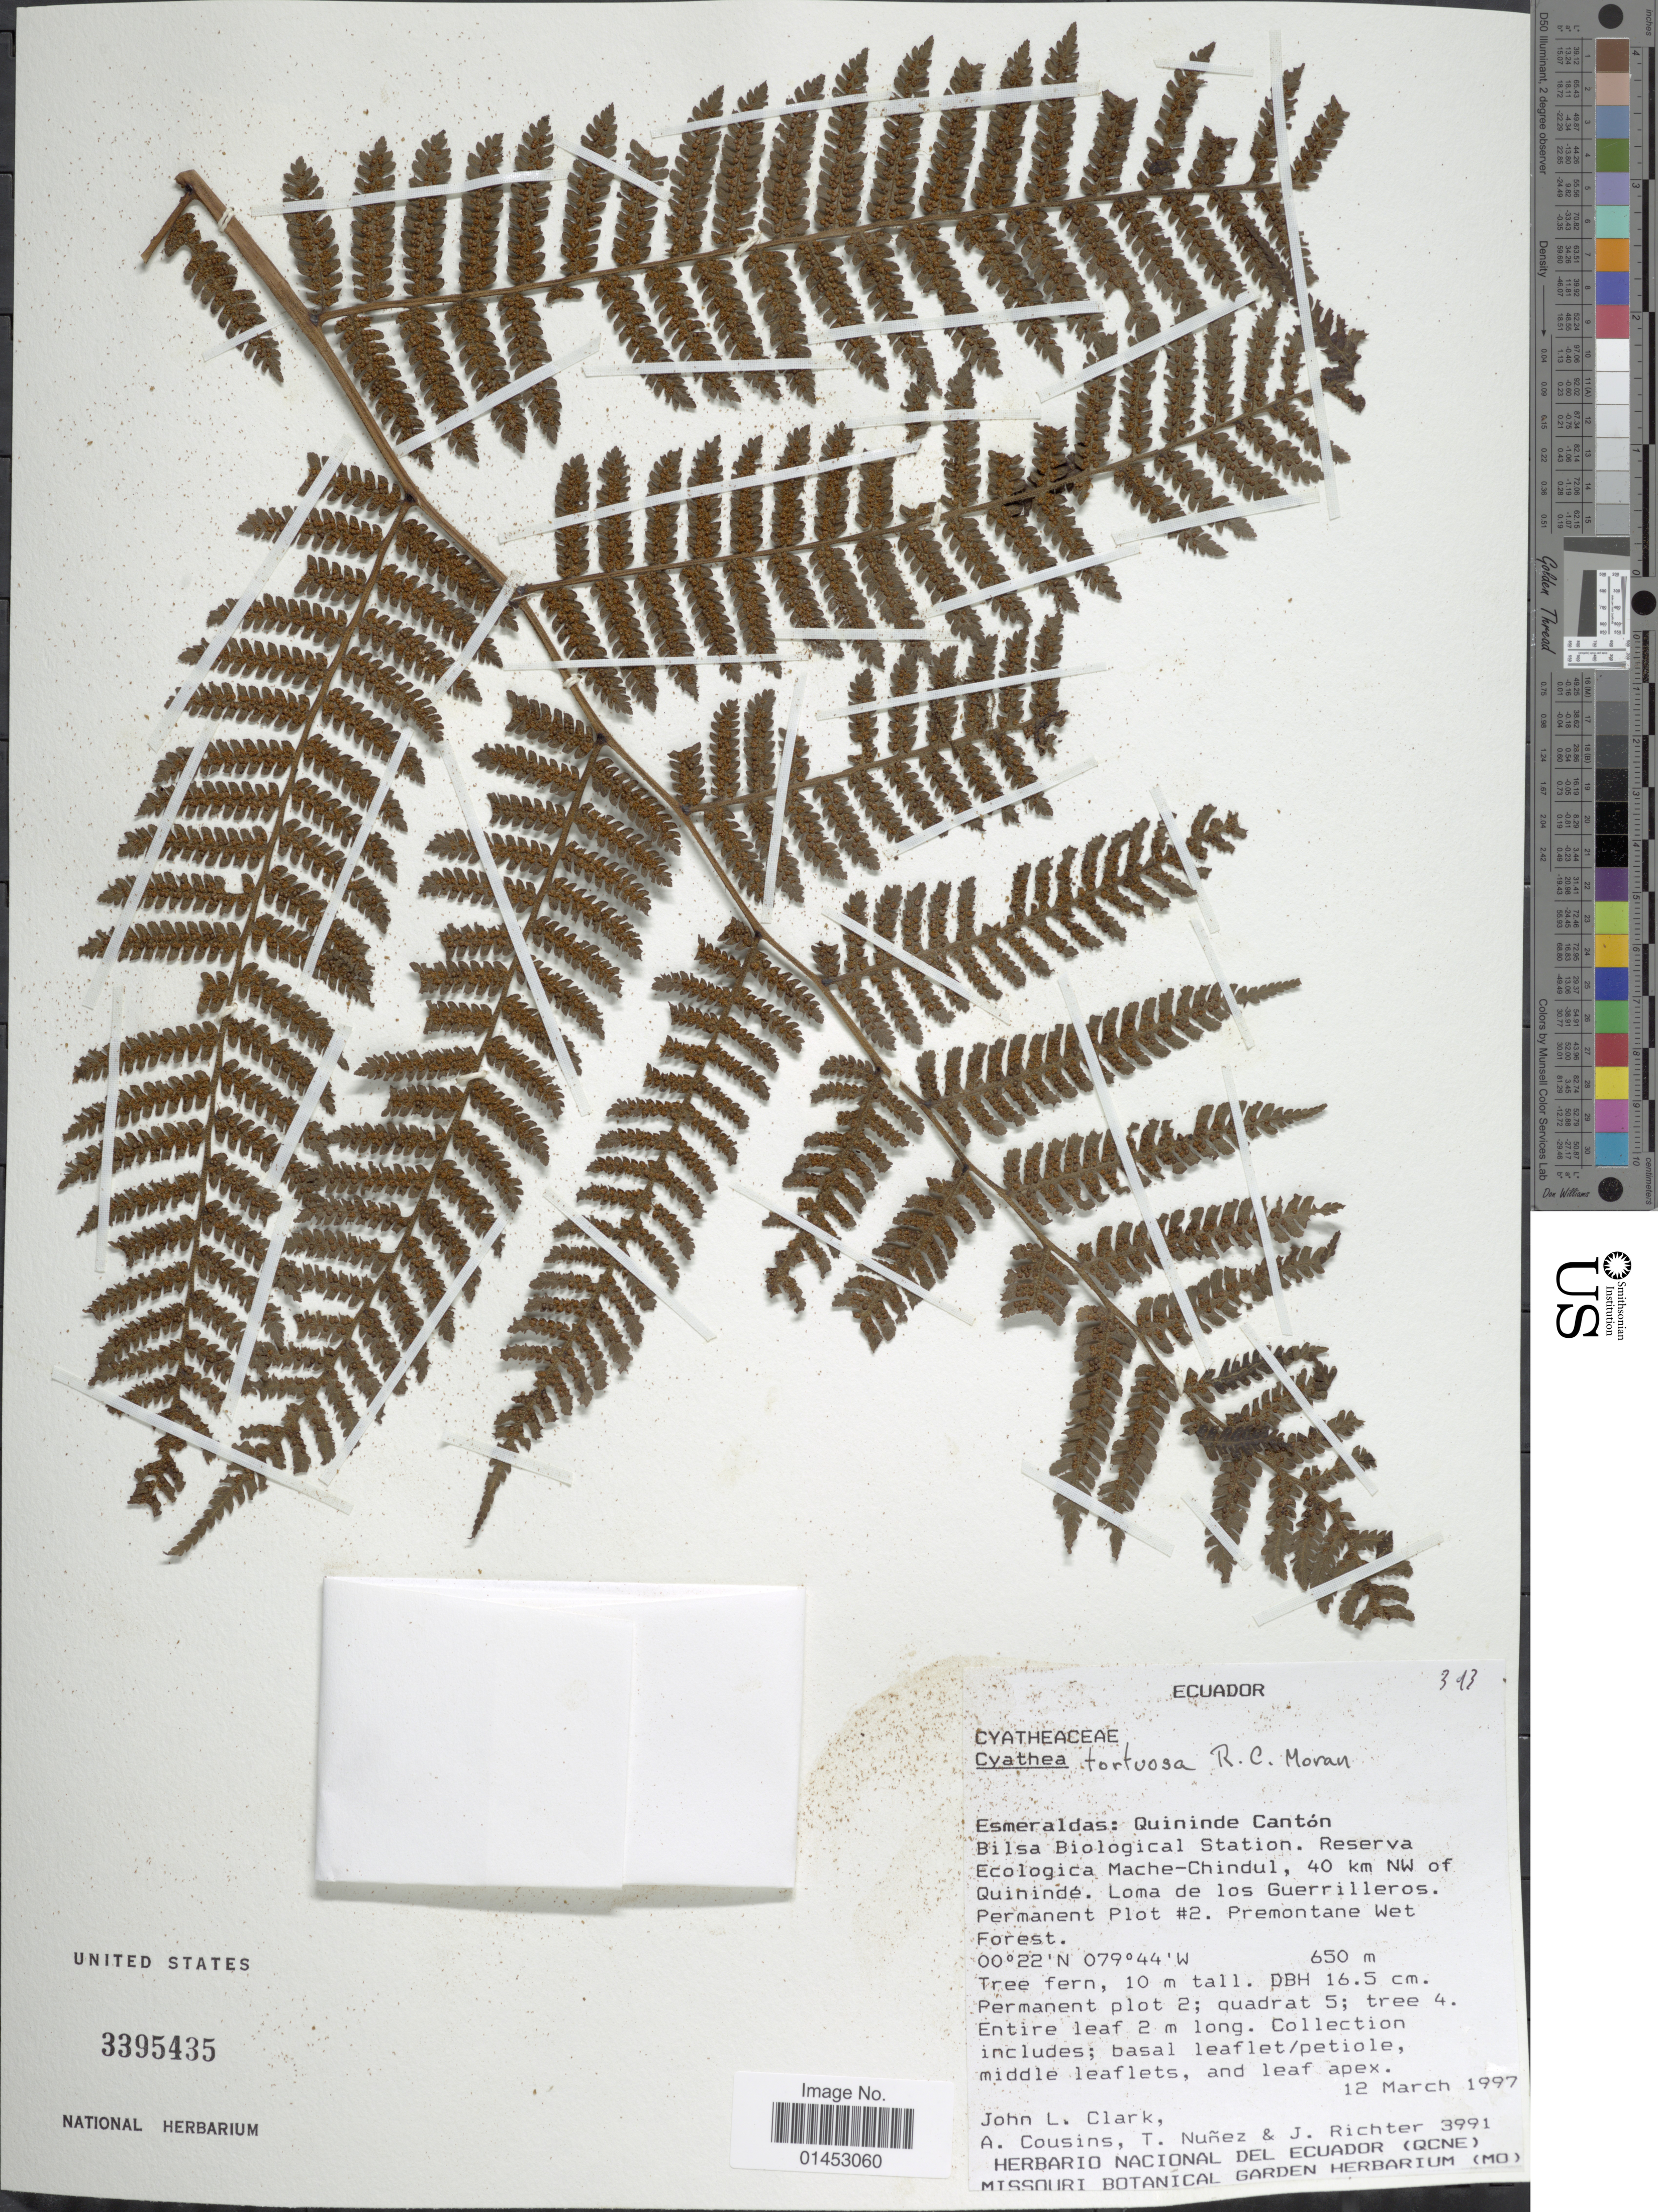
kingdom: Plantae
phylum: Tracheophyta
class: Polypodiopsida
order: Cyatheales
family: Cyatheaceae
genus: Cyathea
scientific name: Cyathea tortuosa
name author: R.C. Moran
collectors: J. L. Clark, A. Cousins, T. Núñez & J. Richter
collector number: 3991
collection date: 1997-03-12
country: Ecuador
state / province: Esmeraldas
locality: Esmeraldas: Quininde Cantón, bilsa Biological Station, Reserva Ecologica Mache-Chindul, 40km NW of Quinindé, loma de Los Guerrilleros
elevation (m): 650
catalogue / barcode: US 3395435